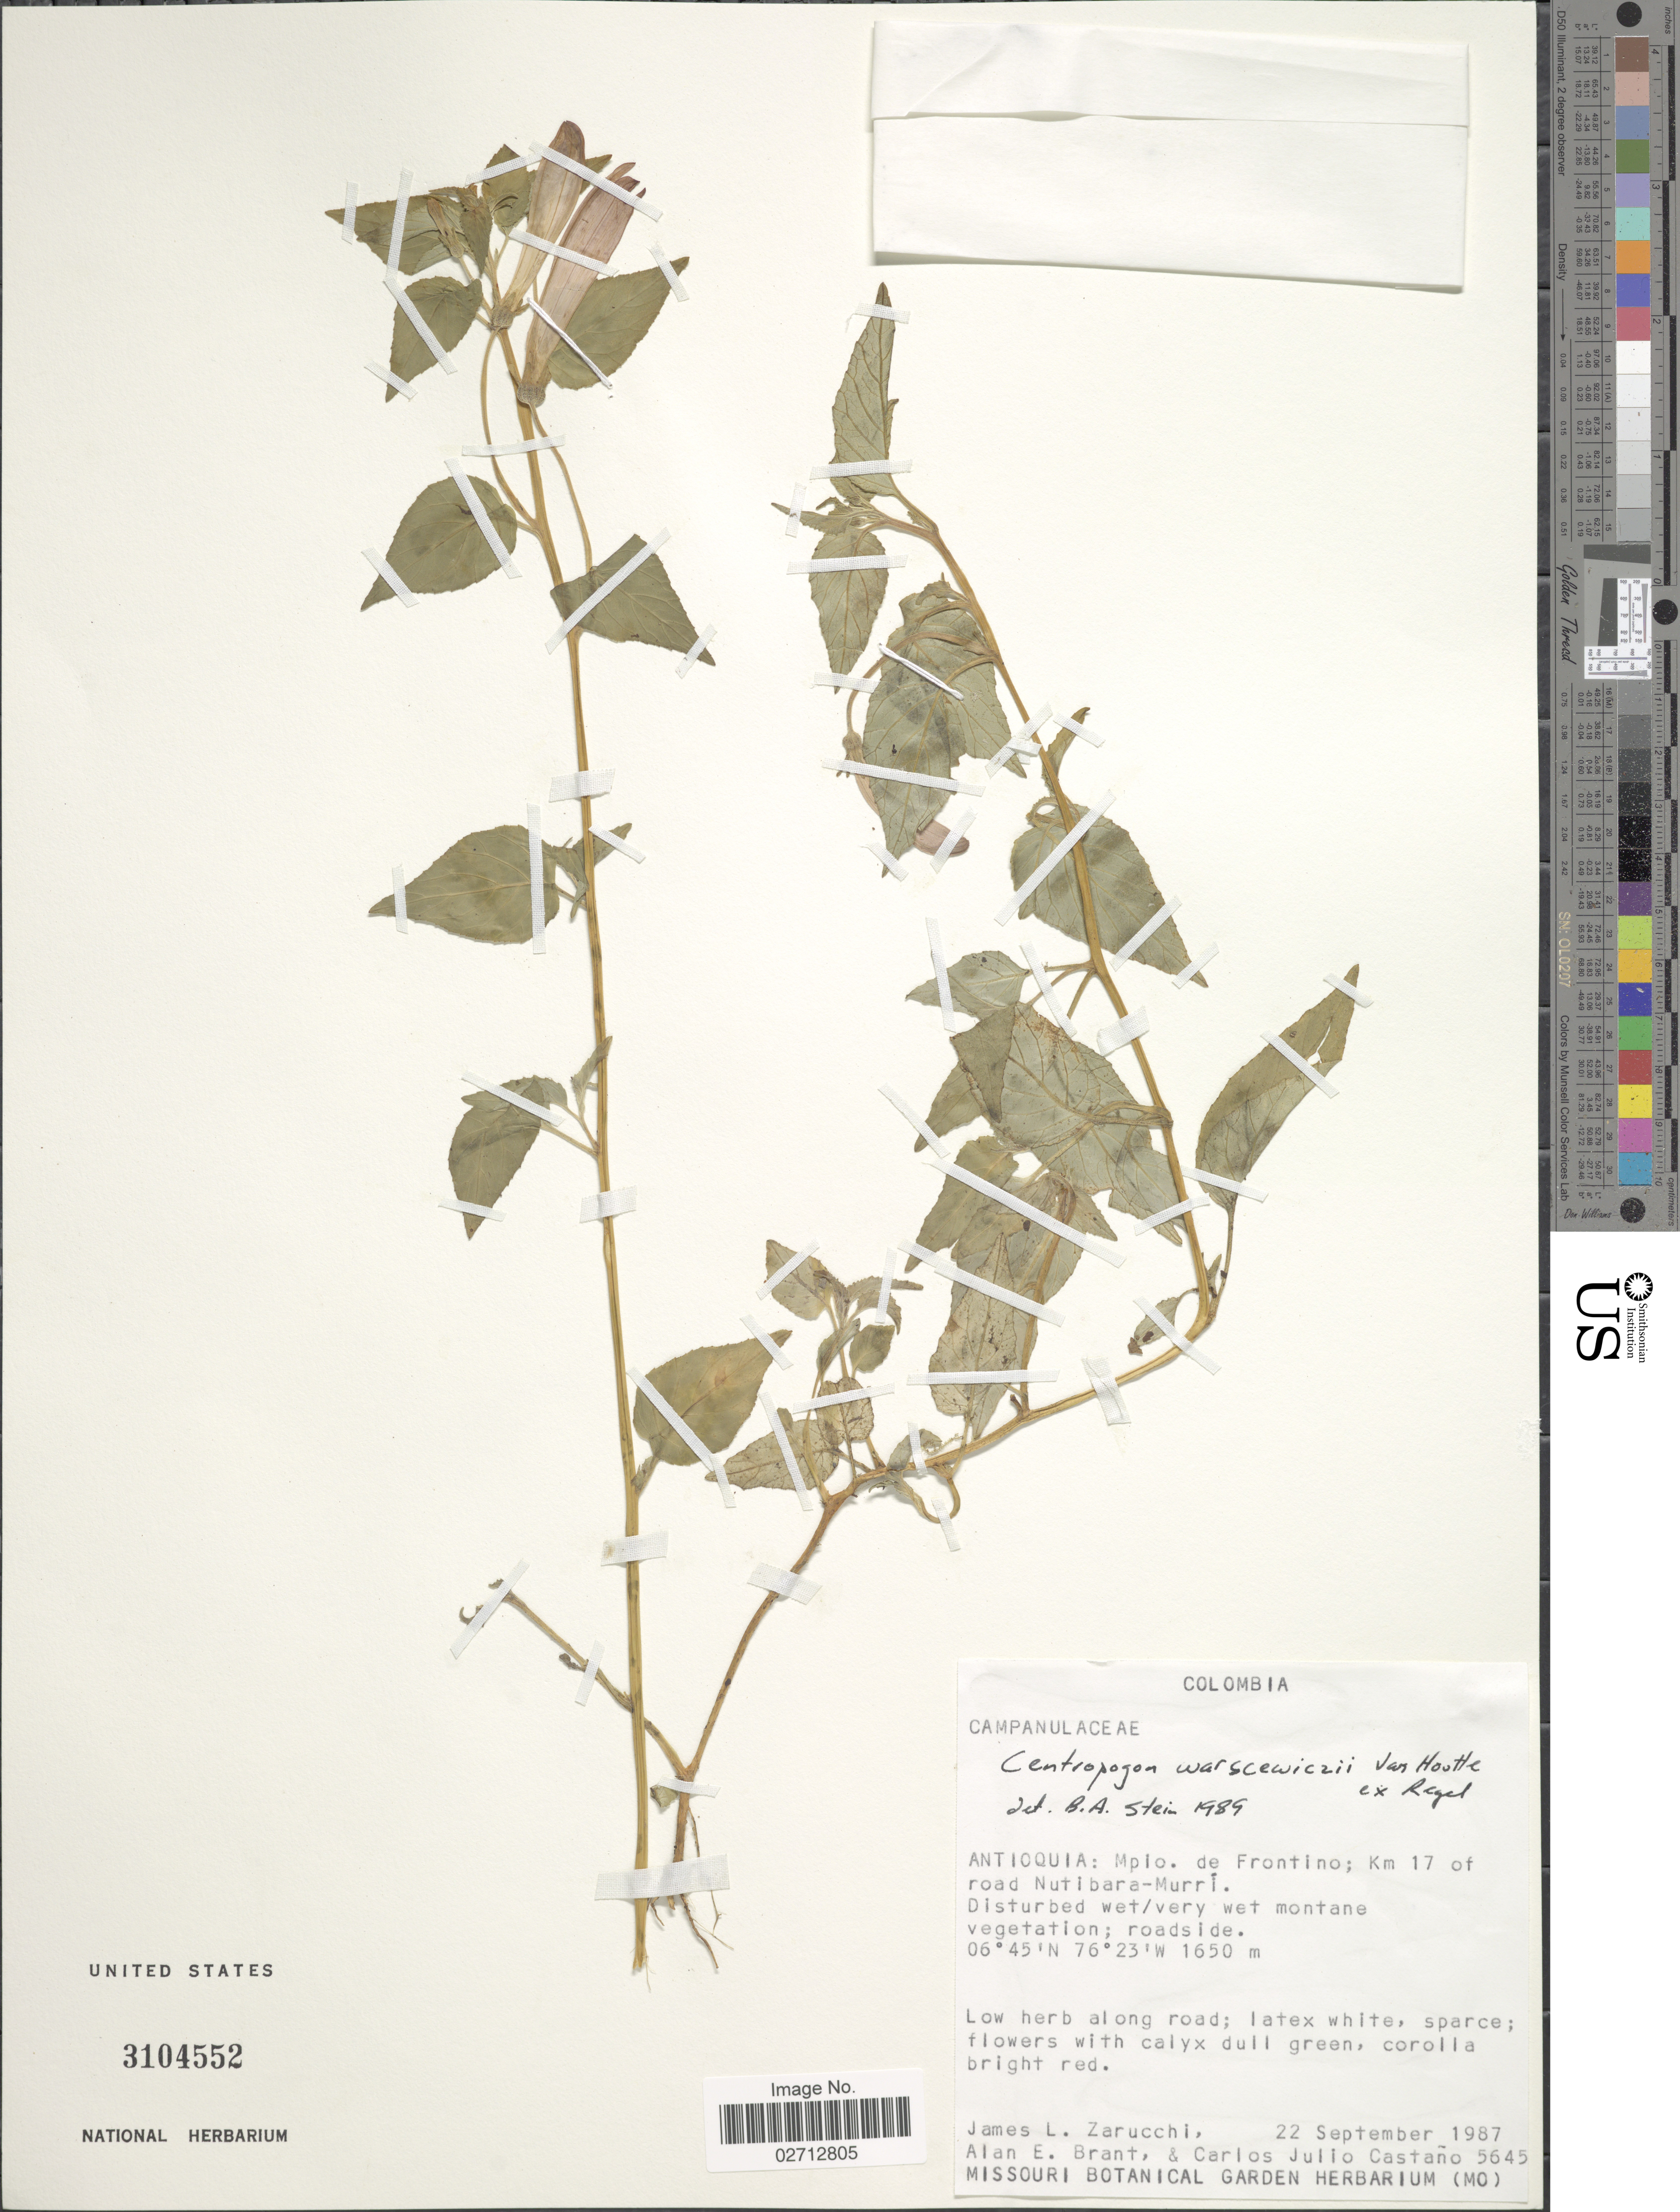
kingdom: Plantae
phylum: Tracheophyta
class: Magnoliopsida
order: Asterales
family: Campanulaceae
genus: Centropogon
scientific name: Centropogon warscewiczii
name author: Van Houtte ex Regel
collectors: J. L. Zarucchi, A. Brant & C. Castaño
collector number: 5645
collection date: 1987-09-22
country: Colombia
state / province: Antioquia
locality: Mpio. Frontino; Km 17 of road Nutibara-Murri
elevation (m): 1650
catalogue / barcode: US 3104552